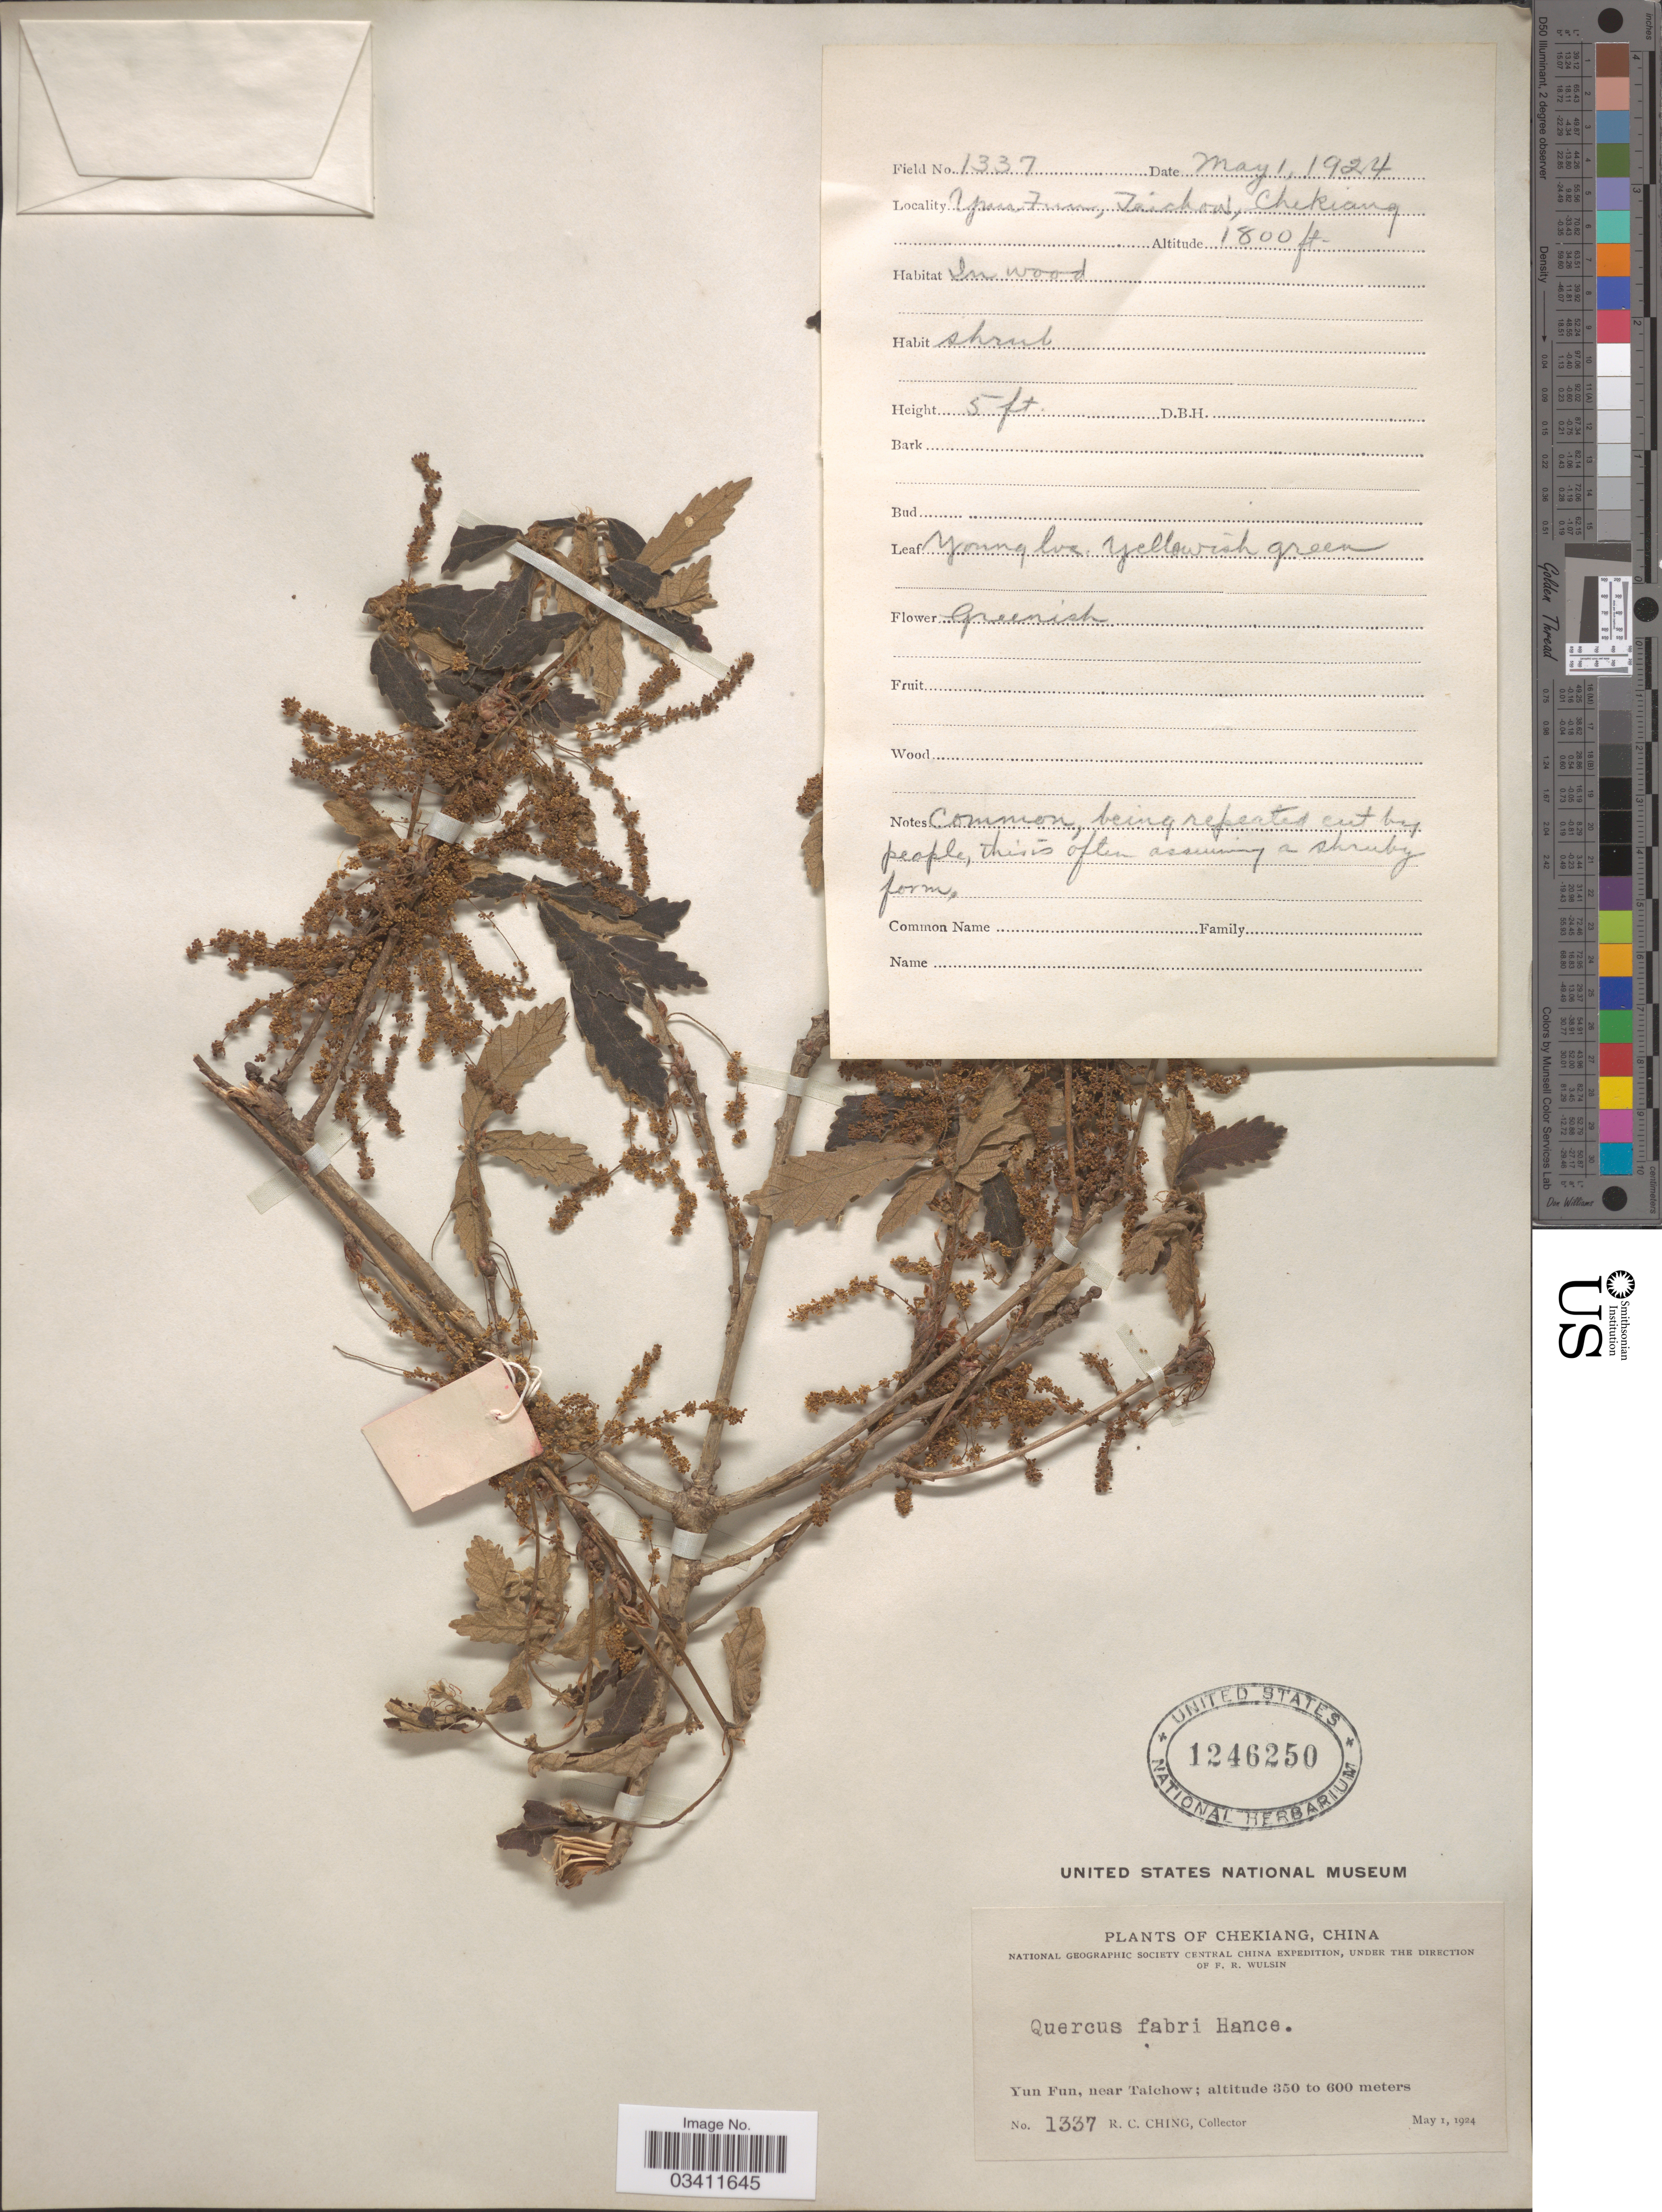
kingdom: Plantae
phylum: Tracheophyta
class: Magnoliopsida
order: Fagales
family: Fagaceae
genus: Quercus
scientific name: Quercus fabrei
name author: Hance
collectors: R. C. Ching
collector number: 1337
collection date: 1924-05-01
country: China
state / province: Zhejiang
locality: Chekiang. Yun Fun, near Taichow.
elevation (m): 549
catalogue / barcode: US 1246250